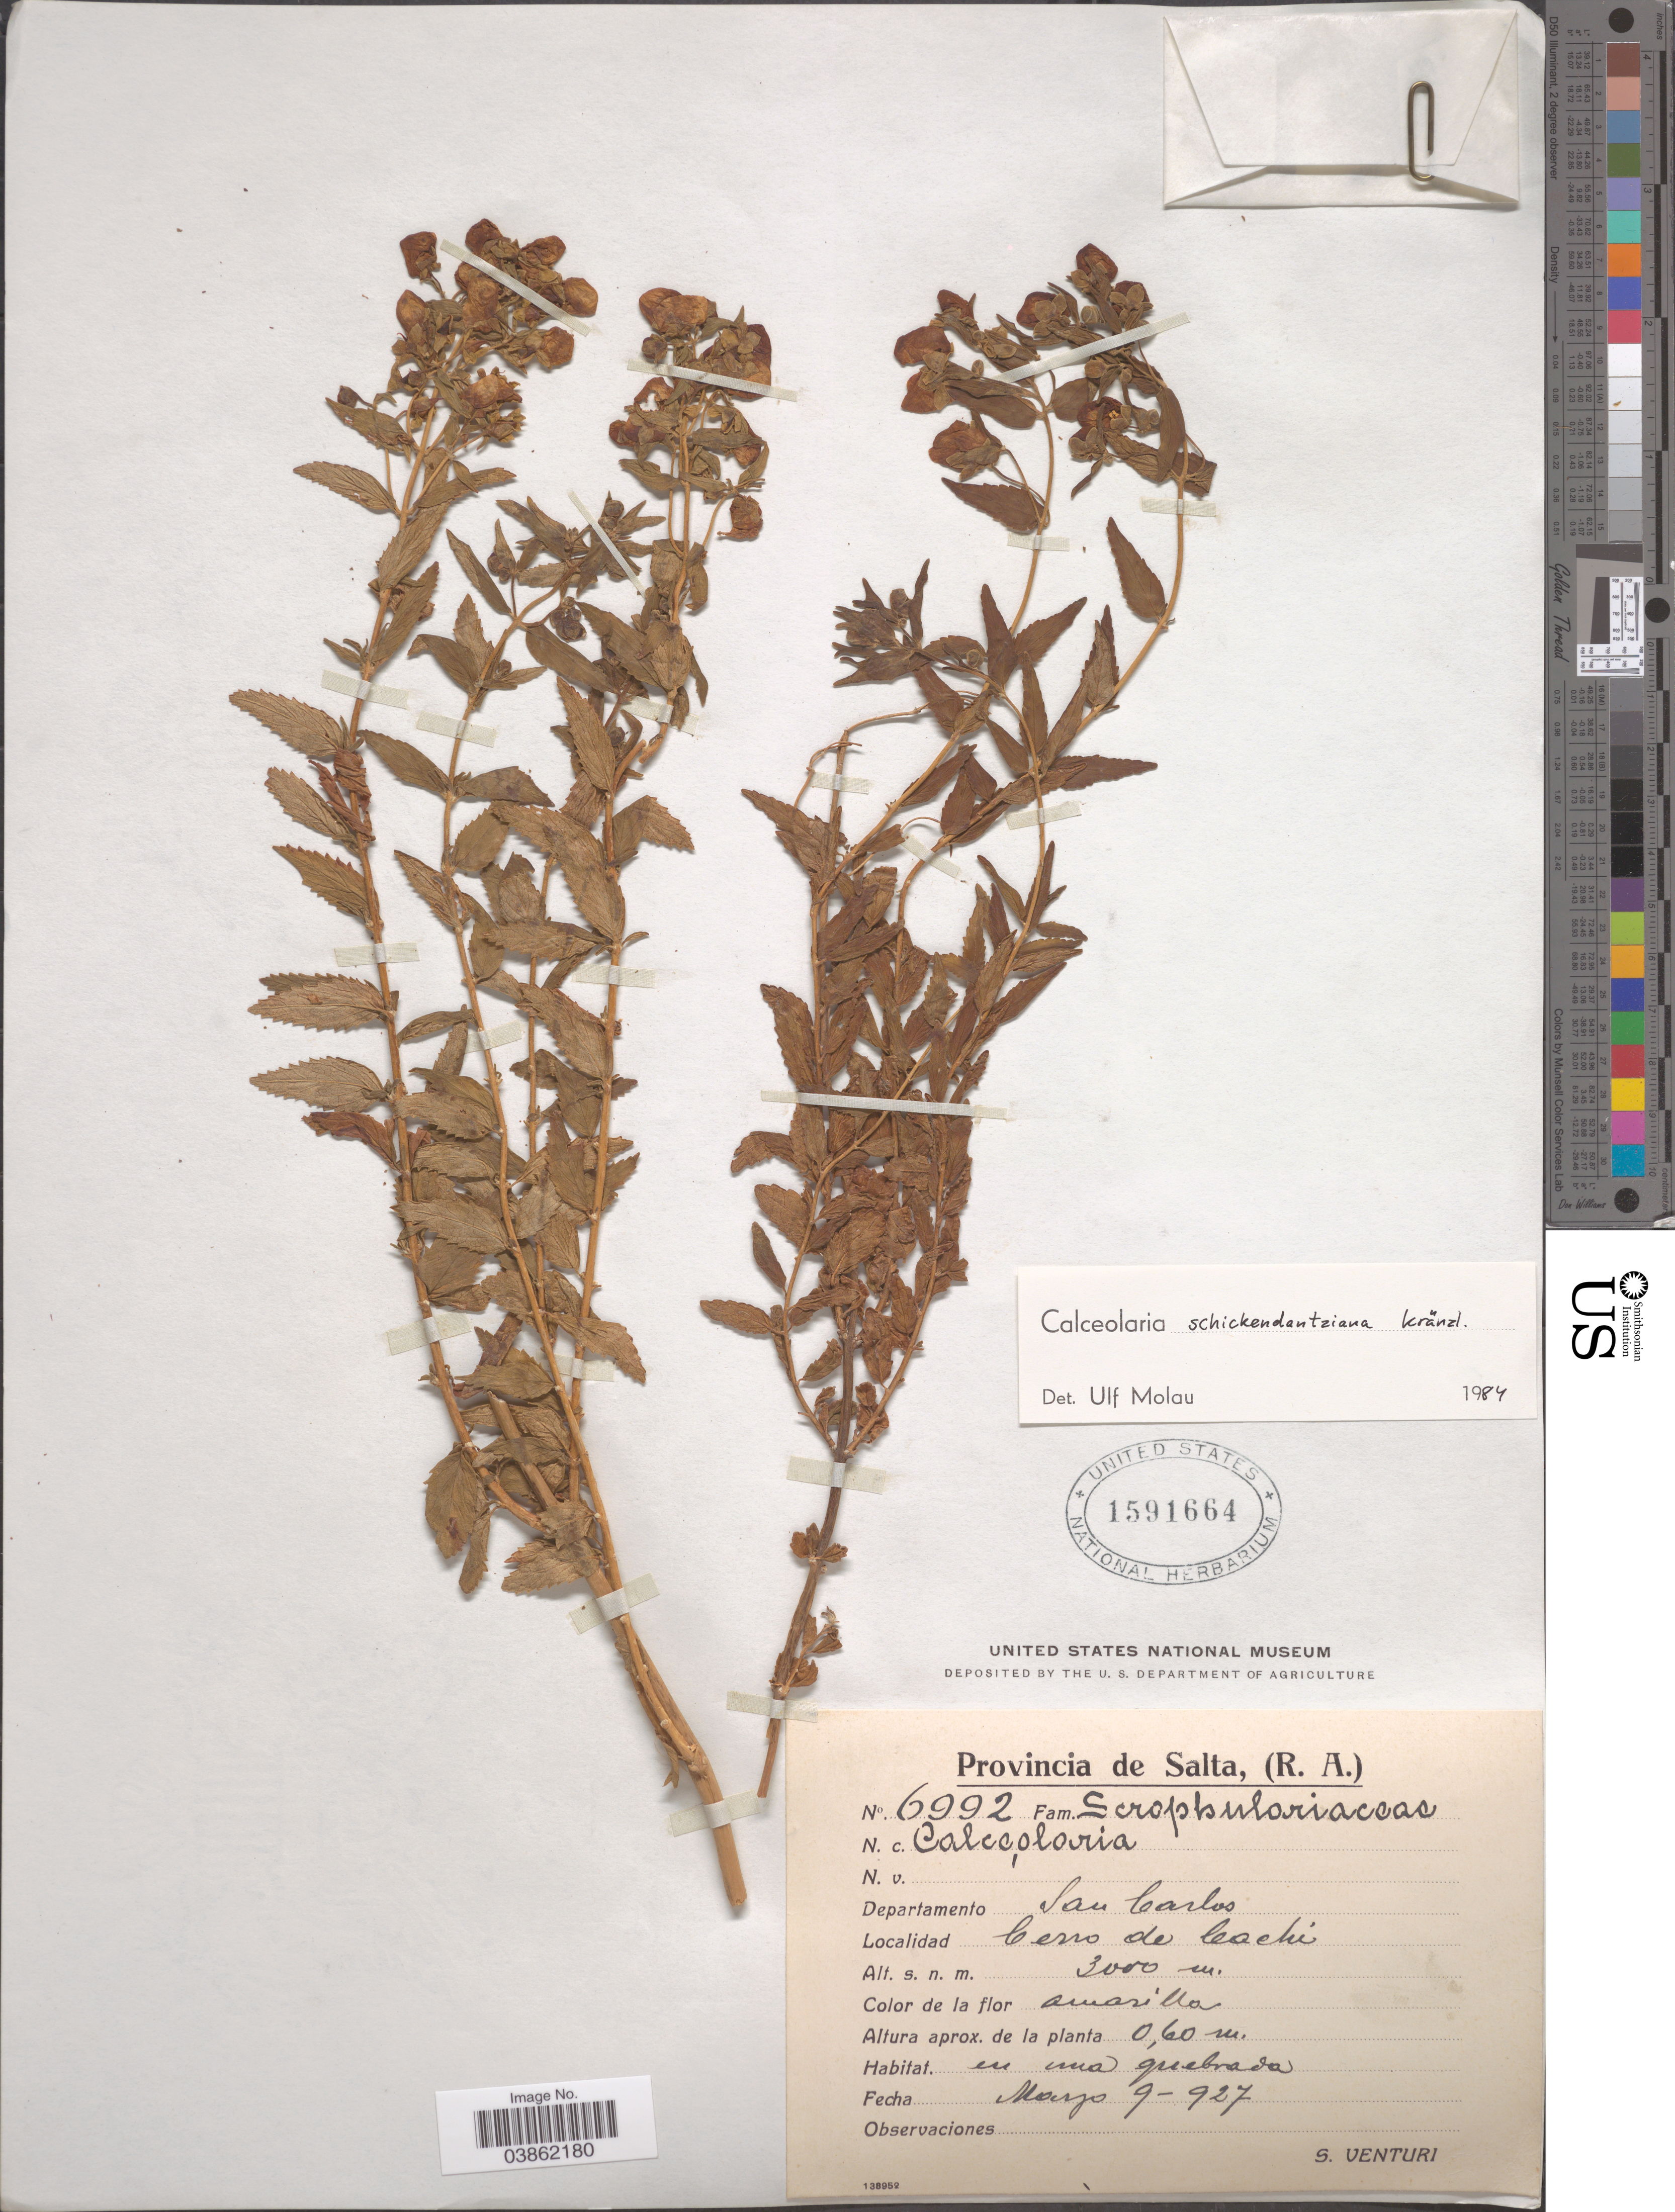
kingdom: Plantae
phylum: Tracheophyta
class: Magnoliopsida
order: Lamiales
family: Calceolariaceae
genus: Calceolaria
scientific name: Calceolaria schickendantziana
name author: Kraenzl.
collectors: S. Venturi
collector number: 6992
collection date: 1927-03-09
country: Argentina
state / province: Salta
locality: Departamento San Carlos. Cerro de Cachi.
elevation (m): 3000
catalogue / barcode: US 1591664